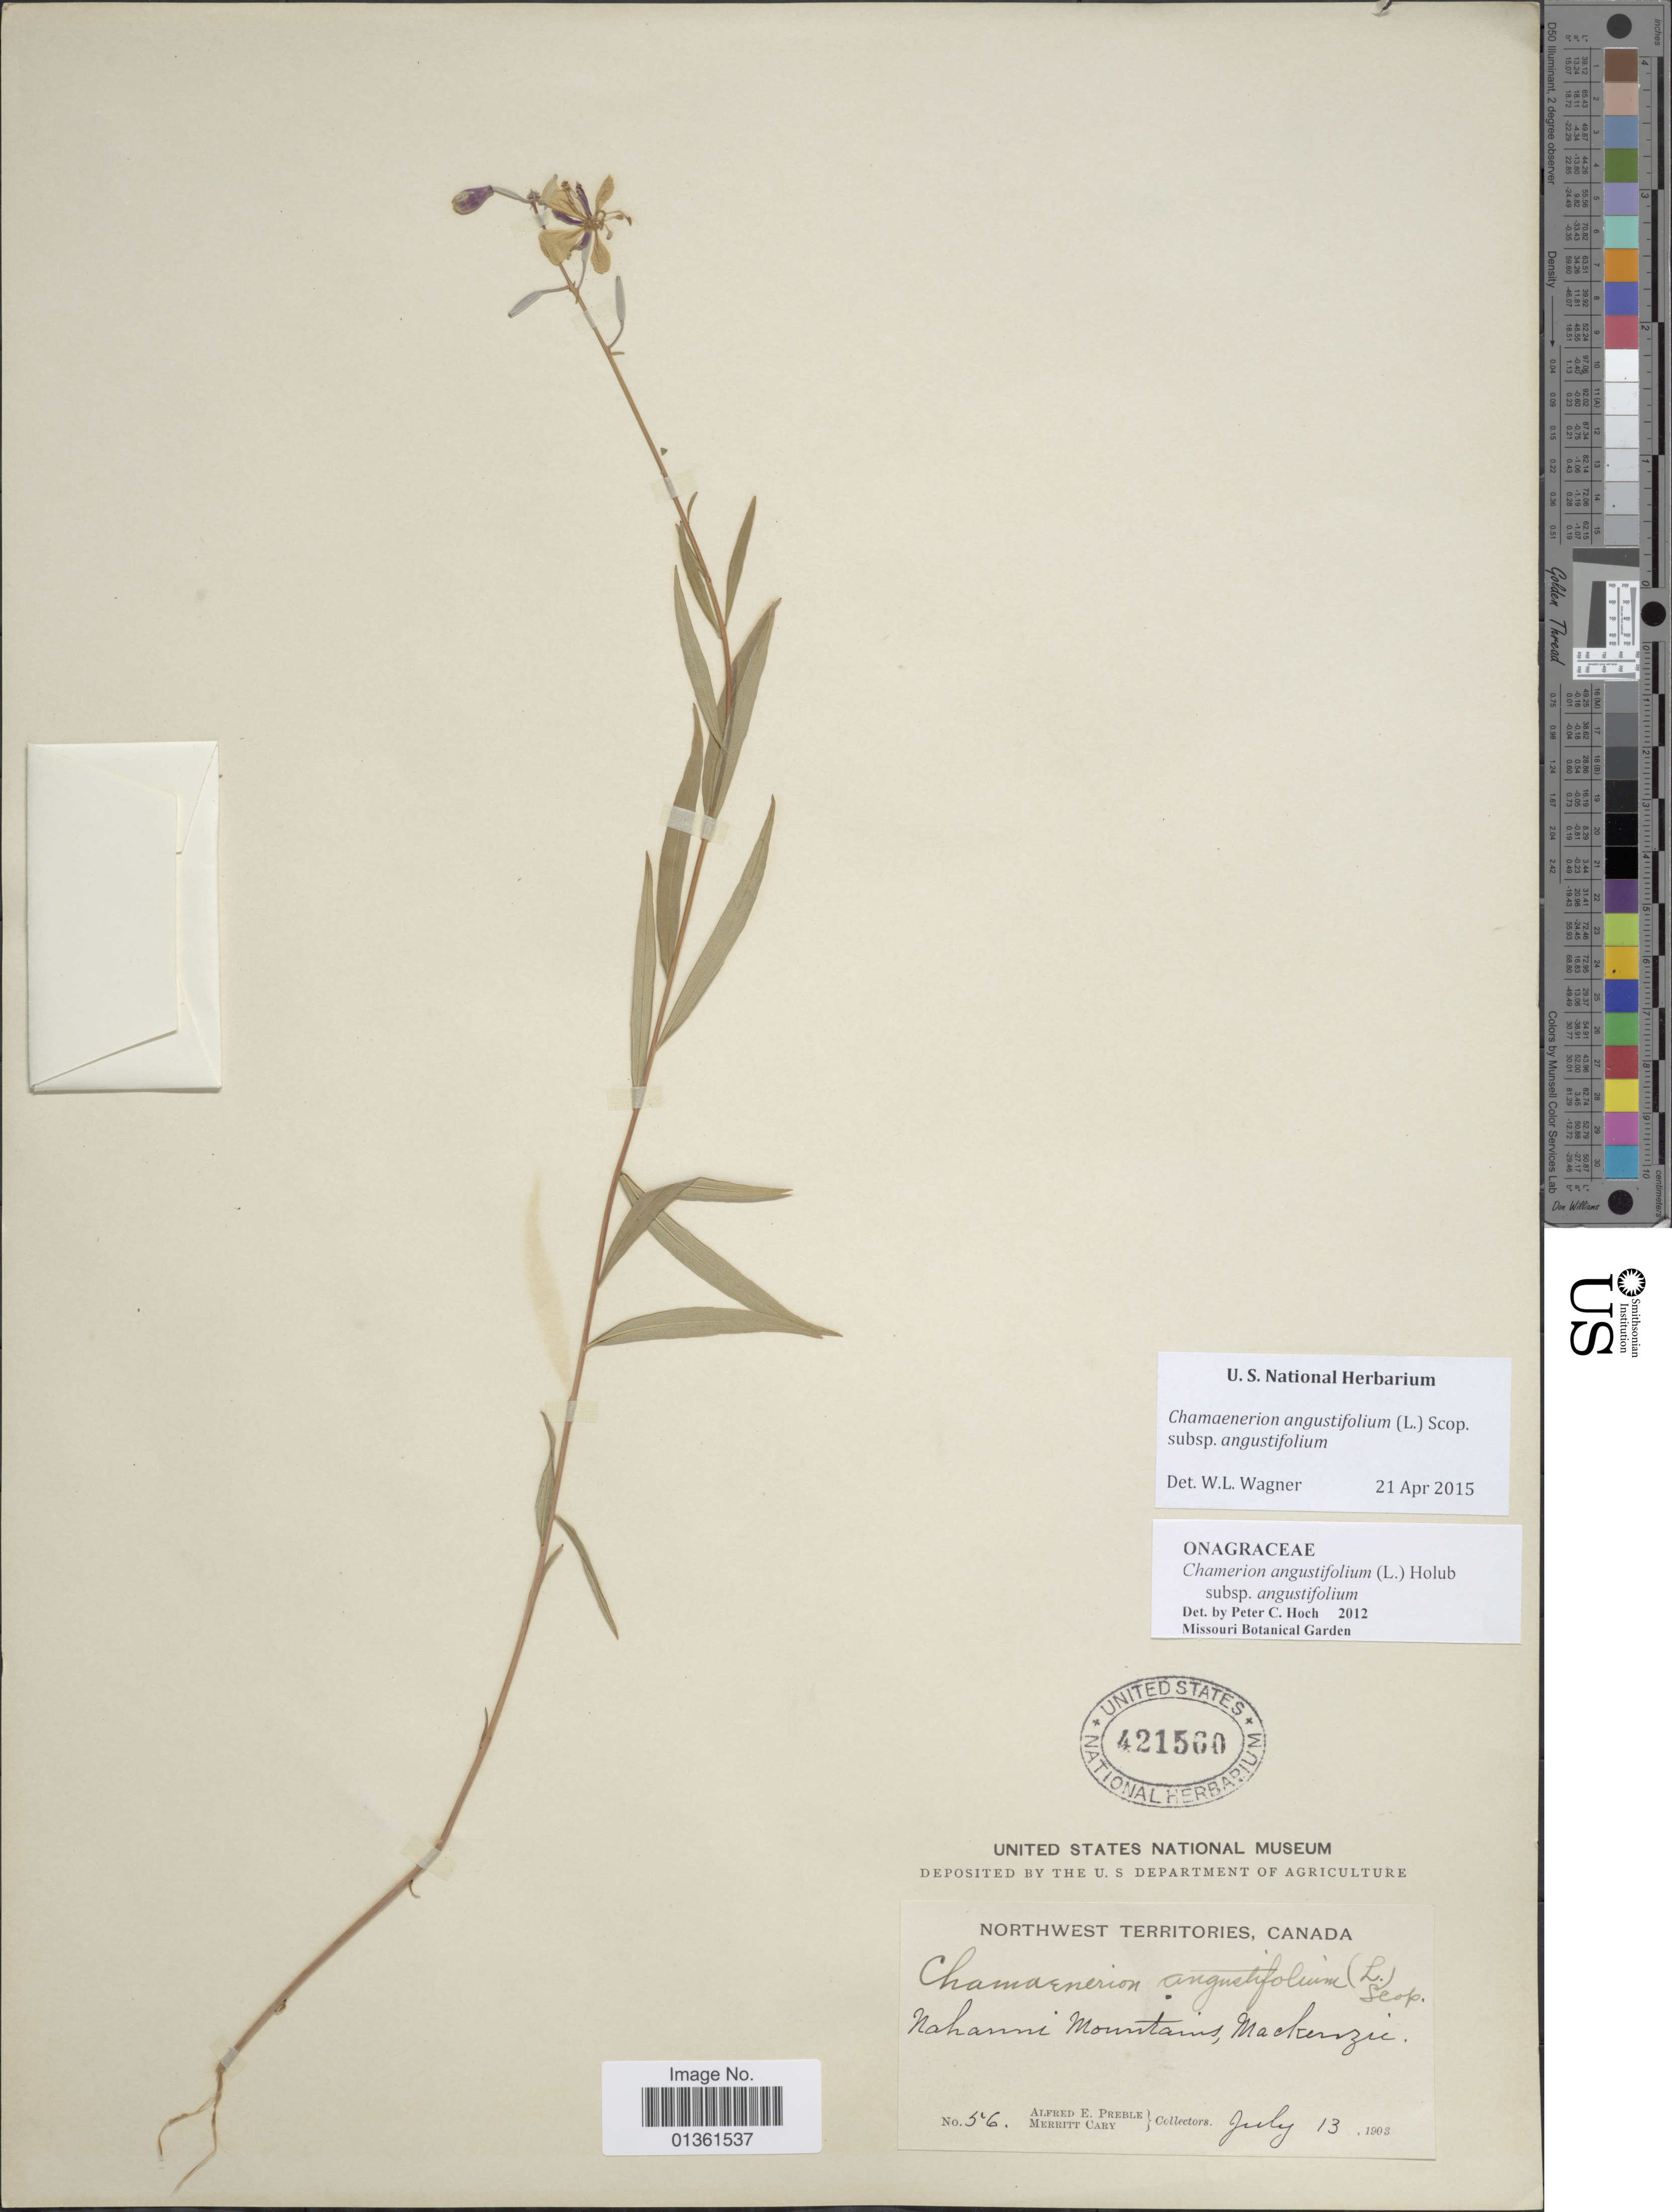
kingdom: Plantae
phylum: Tracheophyta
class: Magnoliopsida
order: Myrtales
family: Onagraceae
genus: Chamaenerion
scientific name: Chamaenerion angustifolium subsp. angustifolium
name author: (L.) Scop.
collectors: A. Preble & M. Cary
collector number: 56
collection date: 1903-07-13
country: Canada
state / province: Northwest Territories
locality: Nahanni Mountains, Mackenzie.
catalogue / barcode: US 421560